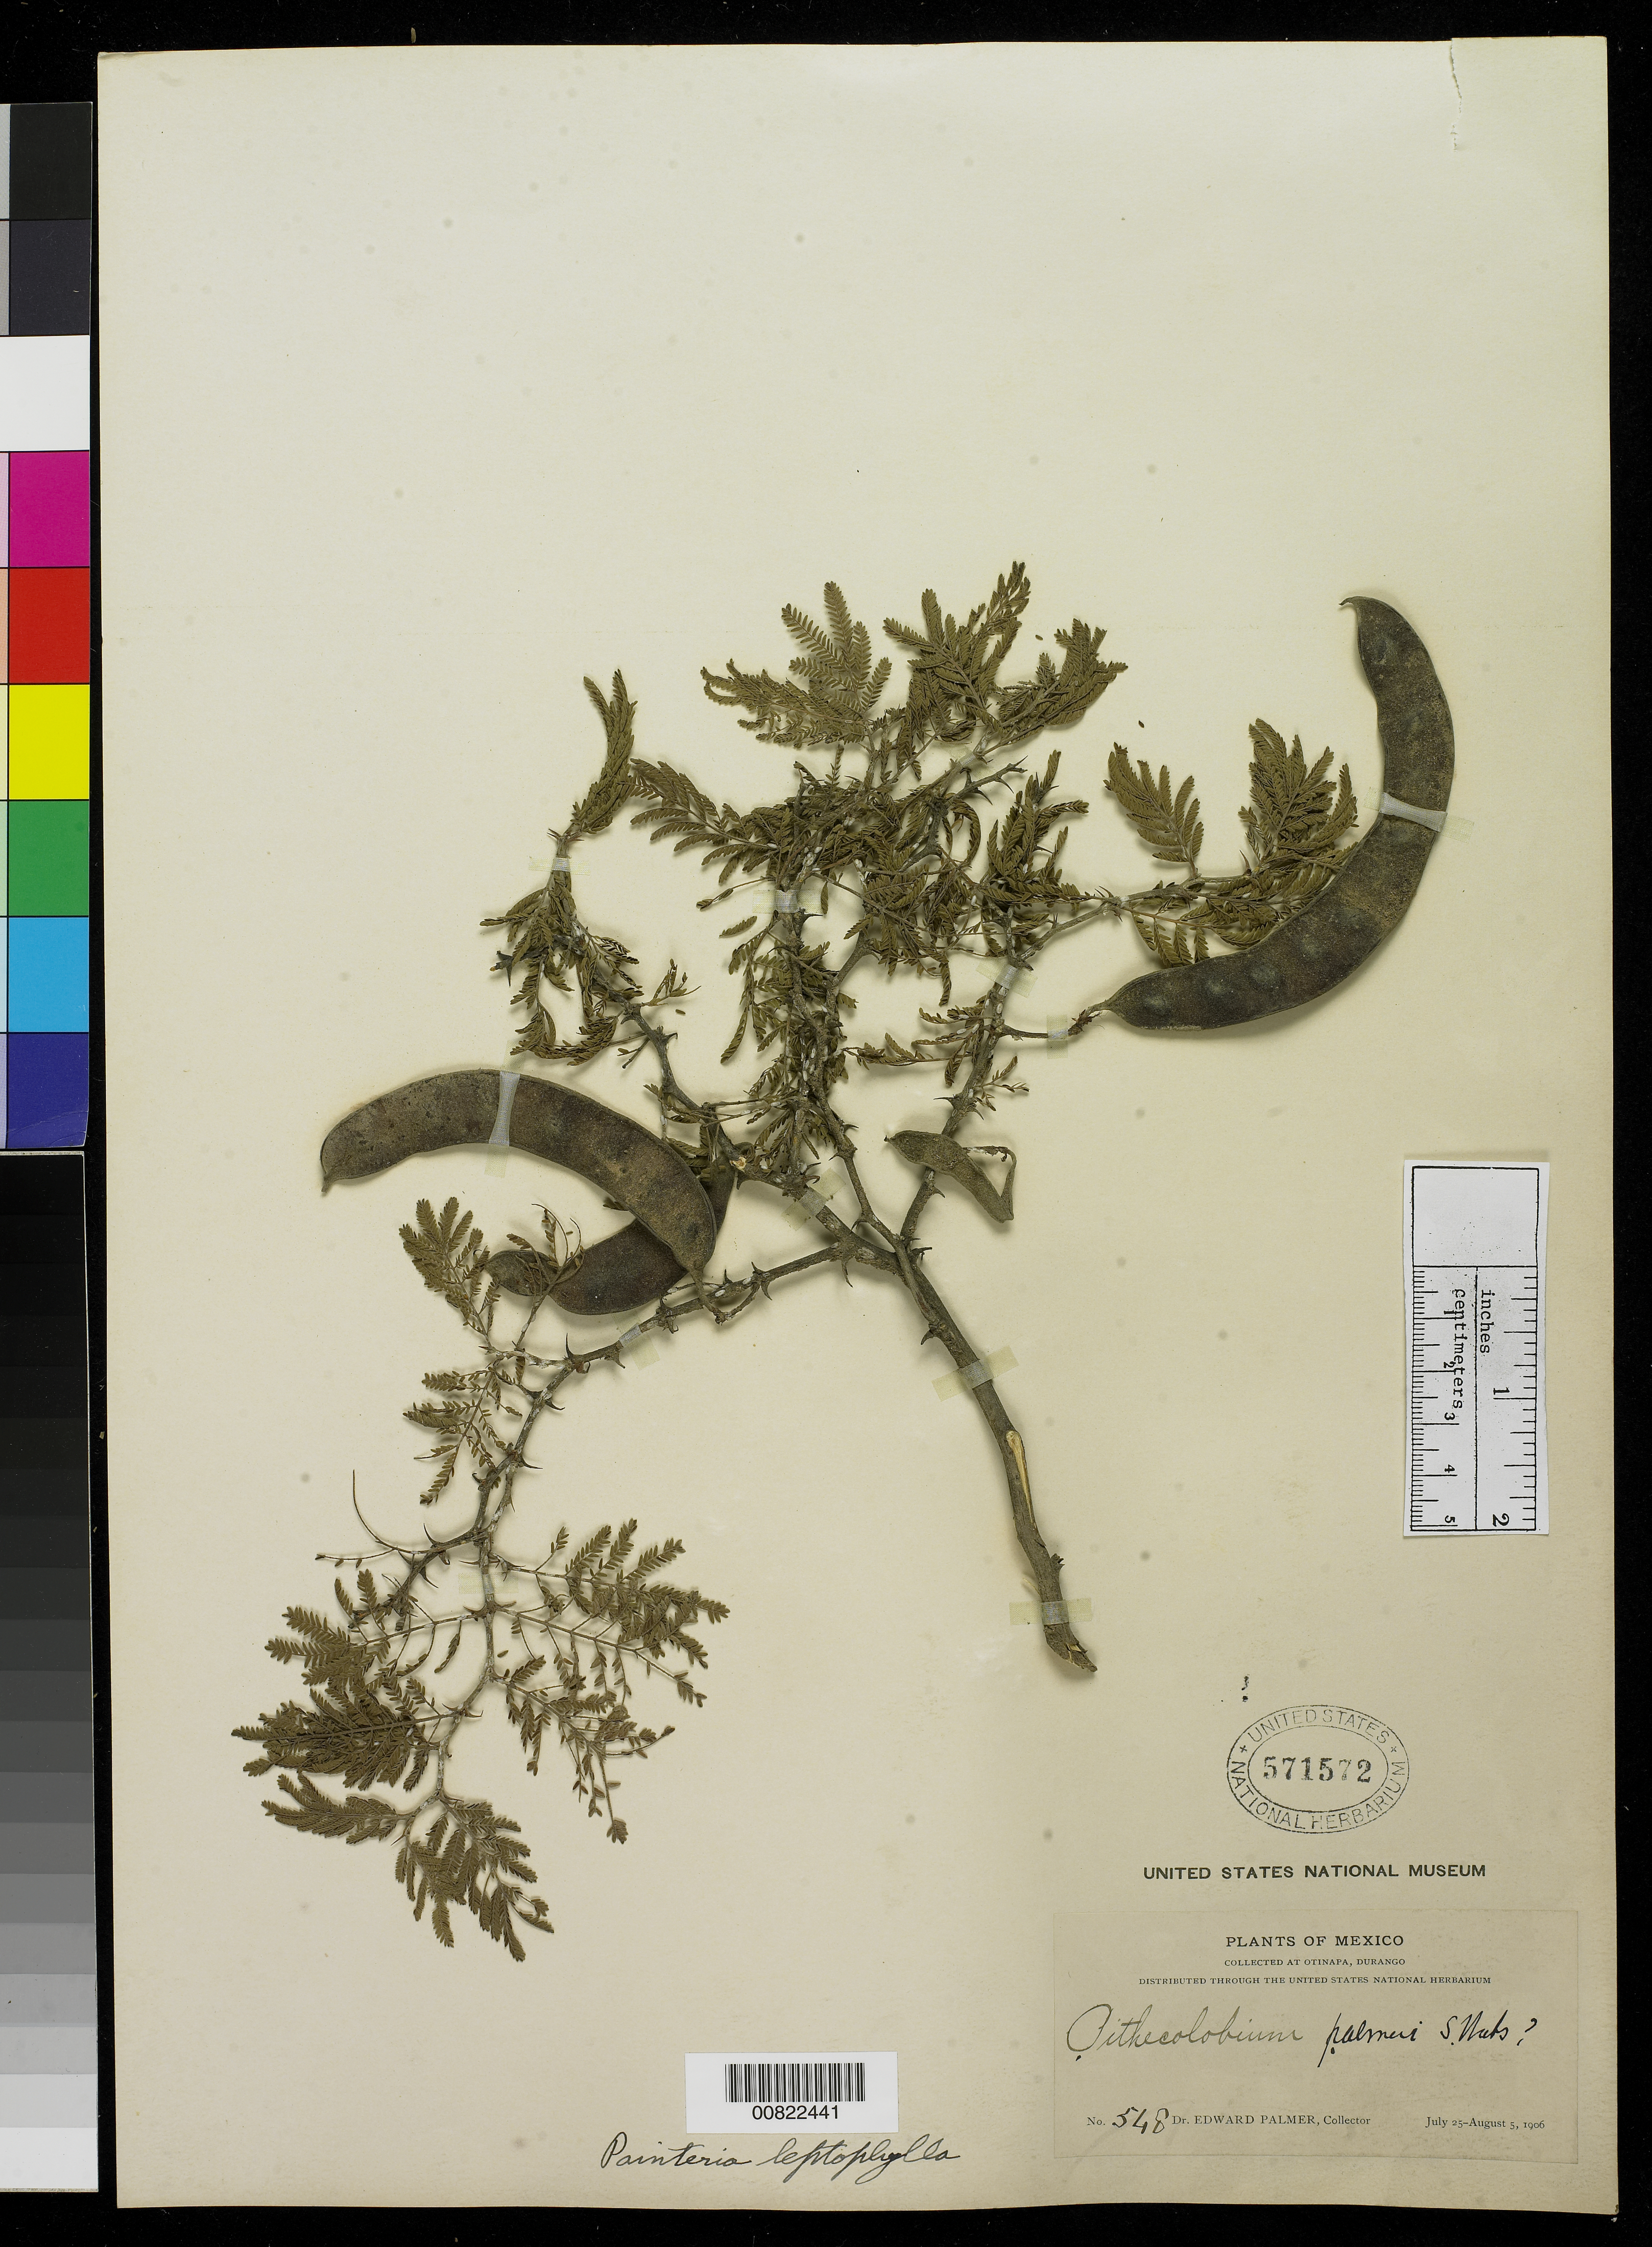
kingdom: Plantae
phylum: Tracheophyta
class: Magnoliopsida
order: Fabales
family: Fabaceae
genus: Ricoa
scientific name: Ricoa leptophylla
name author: (DC.) Duno & Torke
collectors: E. Palmer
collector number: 548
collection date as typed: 25 Jul 1906 to 05 Aug 1906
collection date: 1906-07-25/1906-08-05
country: Mexico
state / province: Durango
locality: Otinapa, Durango.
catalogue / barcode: US 571572